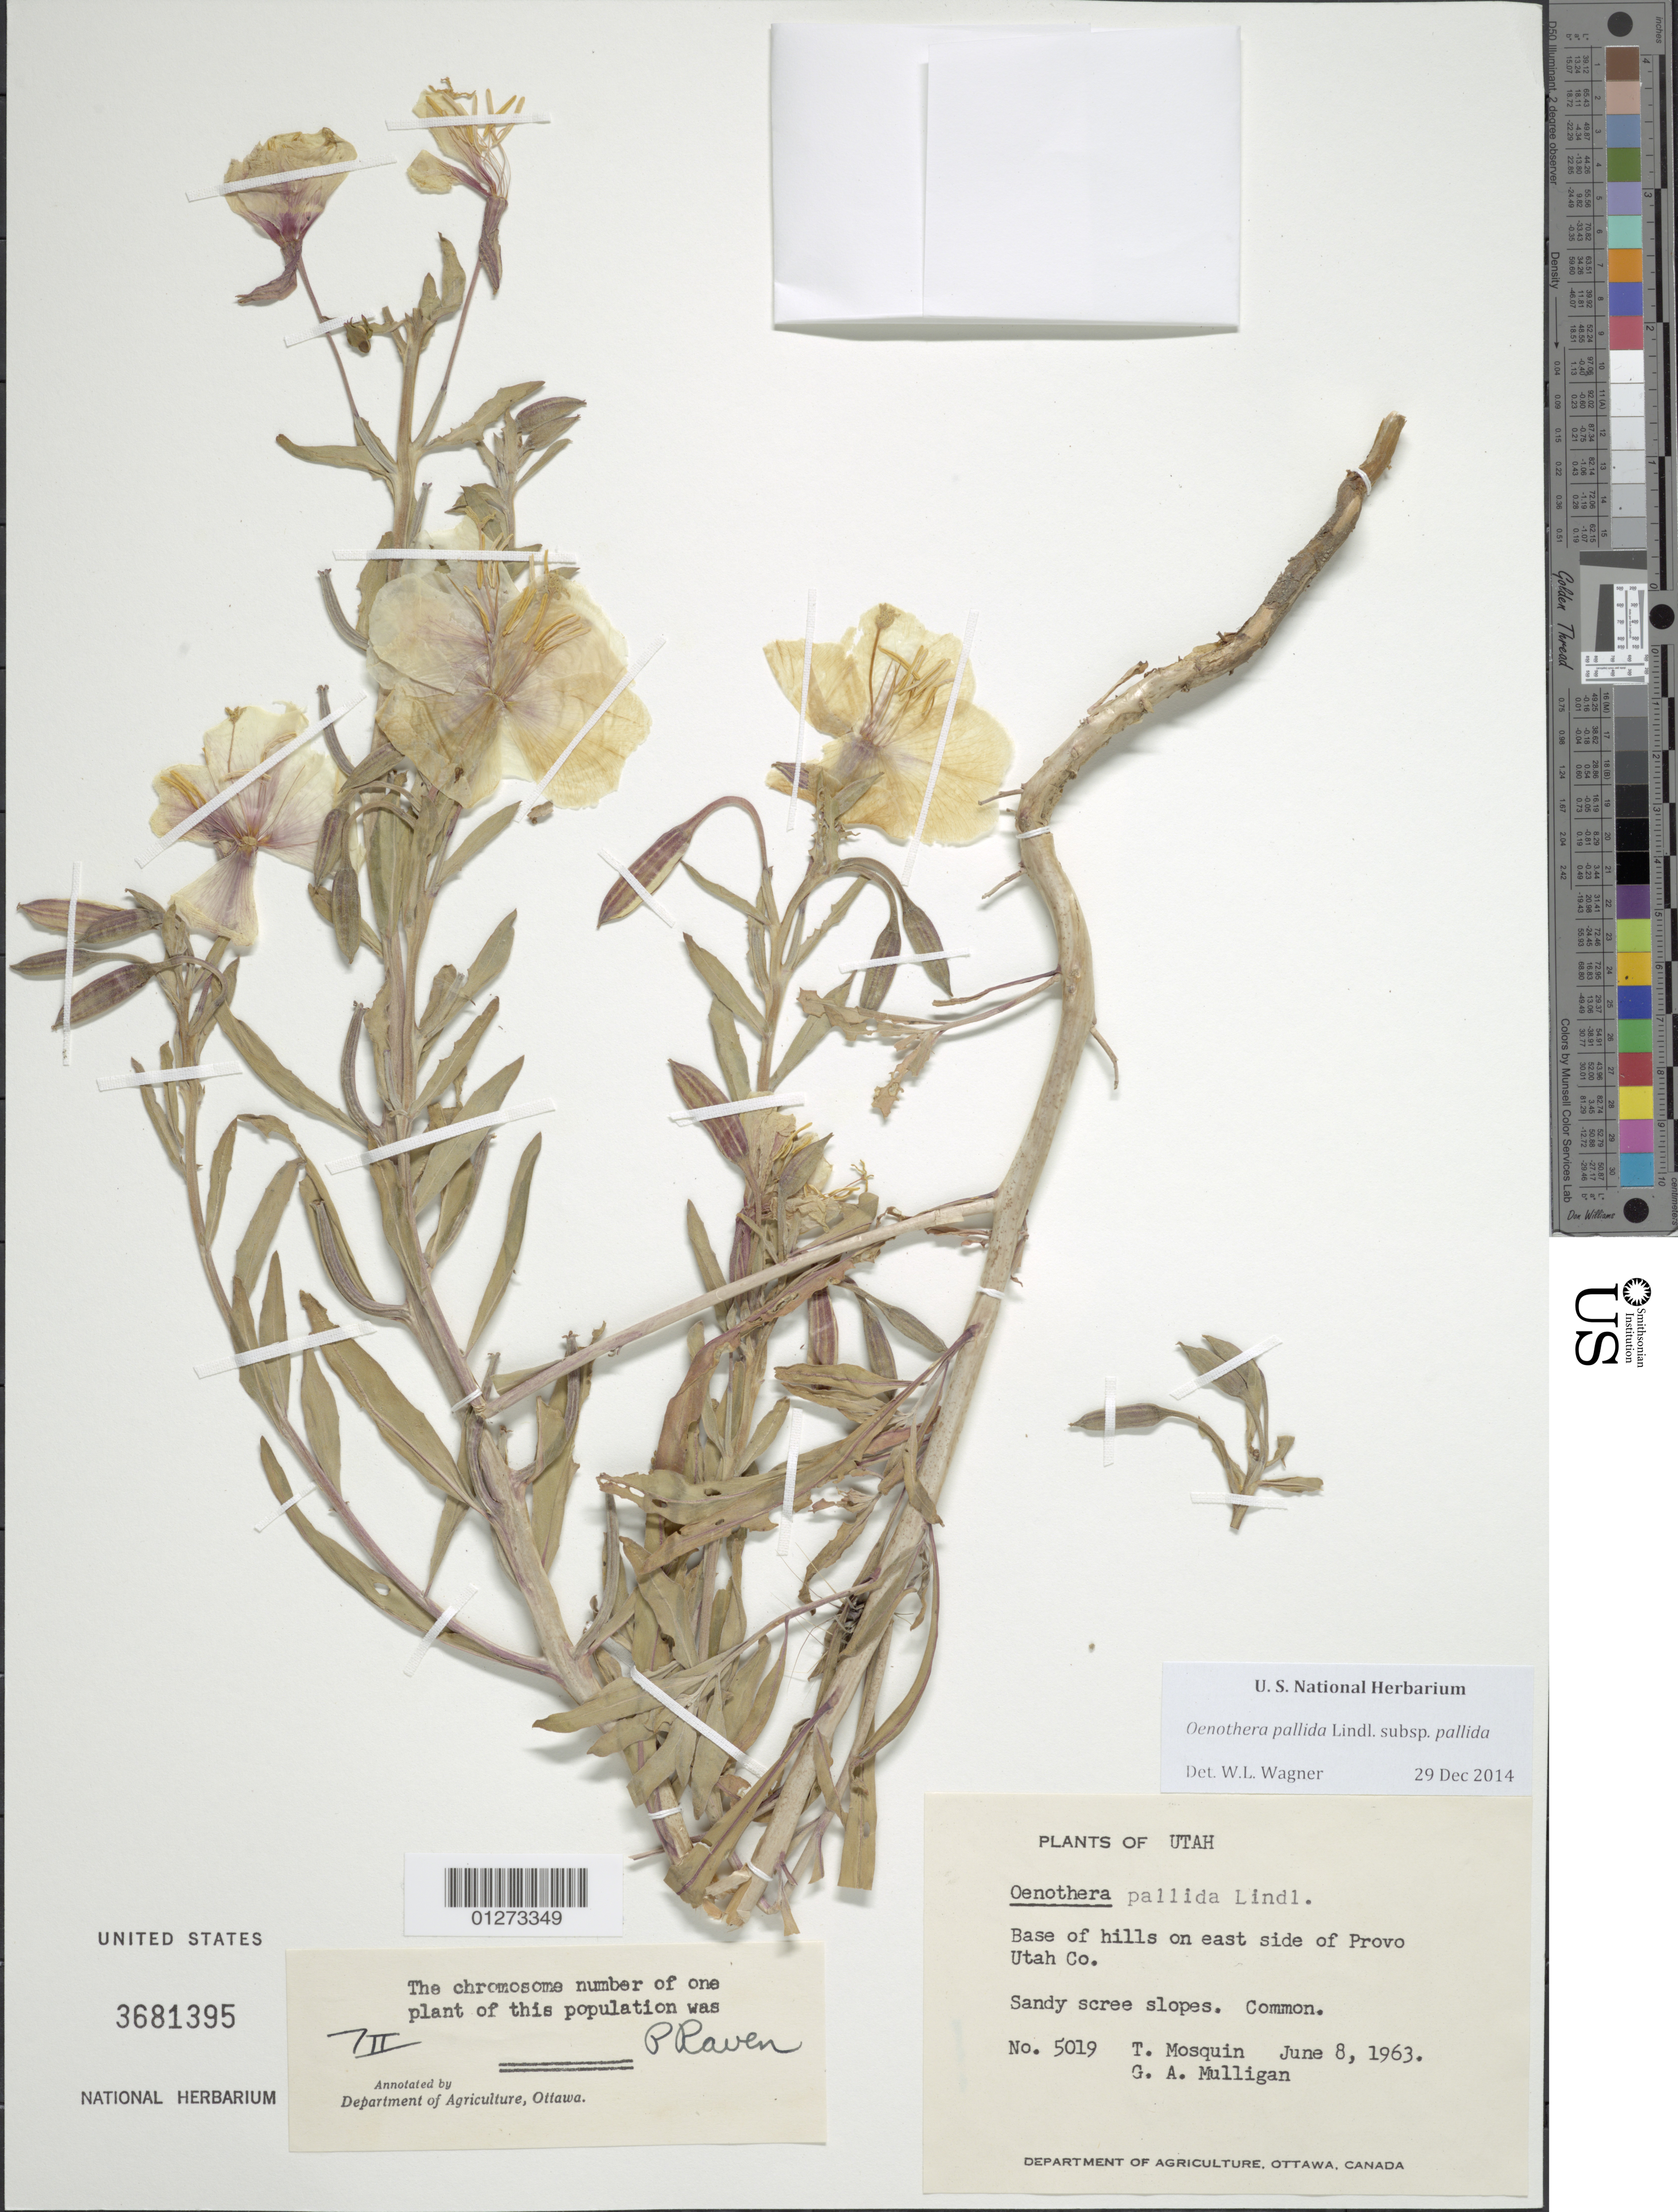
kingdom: Plantae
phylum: Tracheophyta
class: Magnoliopsida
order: Myrtales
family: Onagraceae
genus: Oenothera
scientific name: Oenothera pallida subsp. pallida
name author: Lindl.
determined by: Wagner, W. L., (BOT), Smithsonian Institution - National Museum of Natural History (UNITED STATES)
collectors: T. Mosquin & G. Mulligan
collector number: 5019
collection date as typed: June 8, 1963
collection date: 1963-06-08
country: United States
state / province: Utah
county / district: Utah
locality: Base of hills on east side of Provo.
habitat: Sandy scree slopes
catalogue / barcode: US 3681395